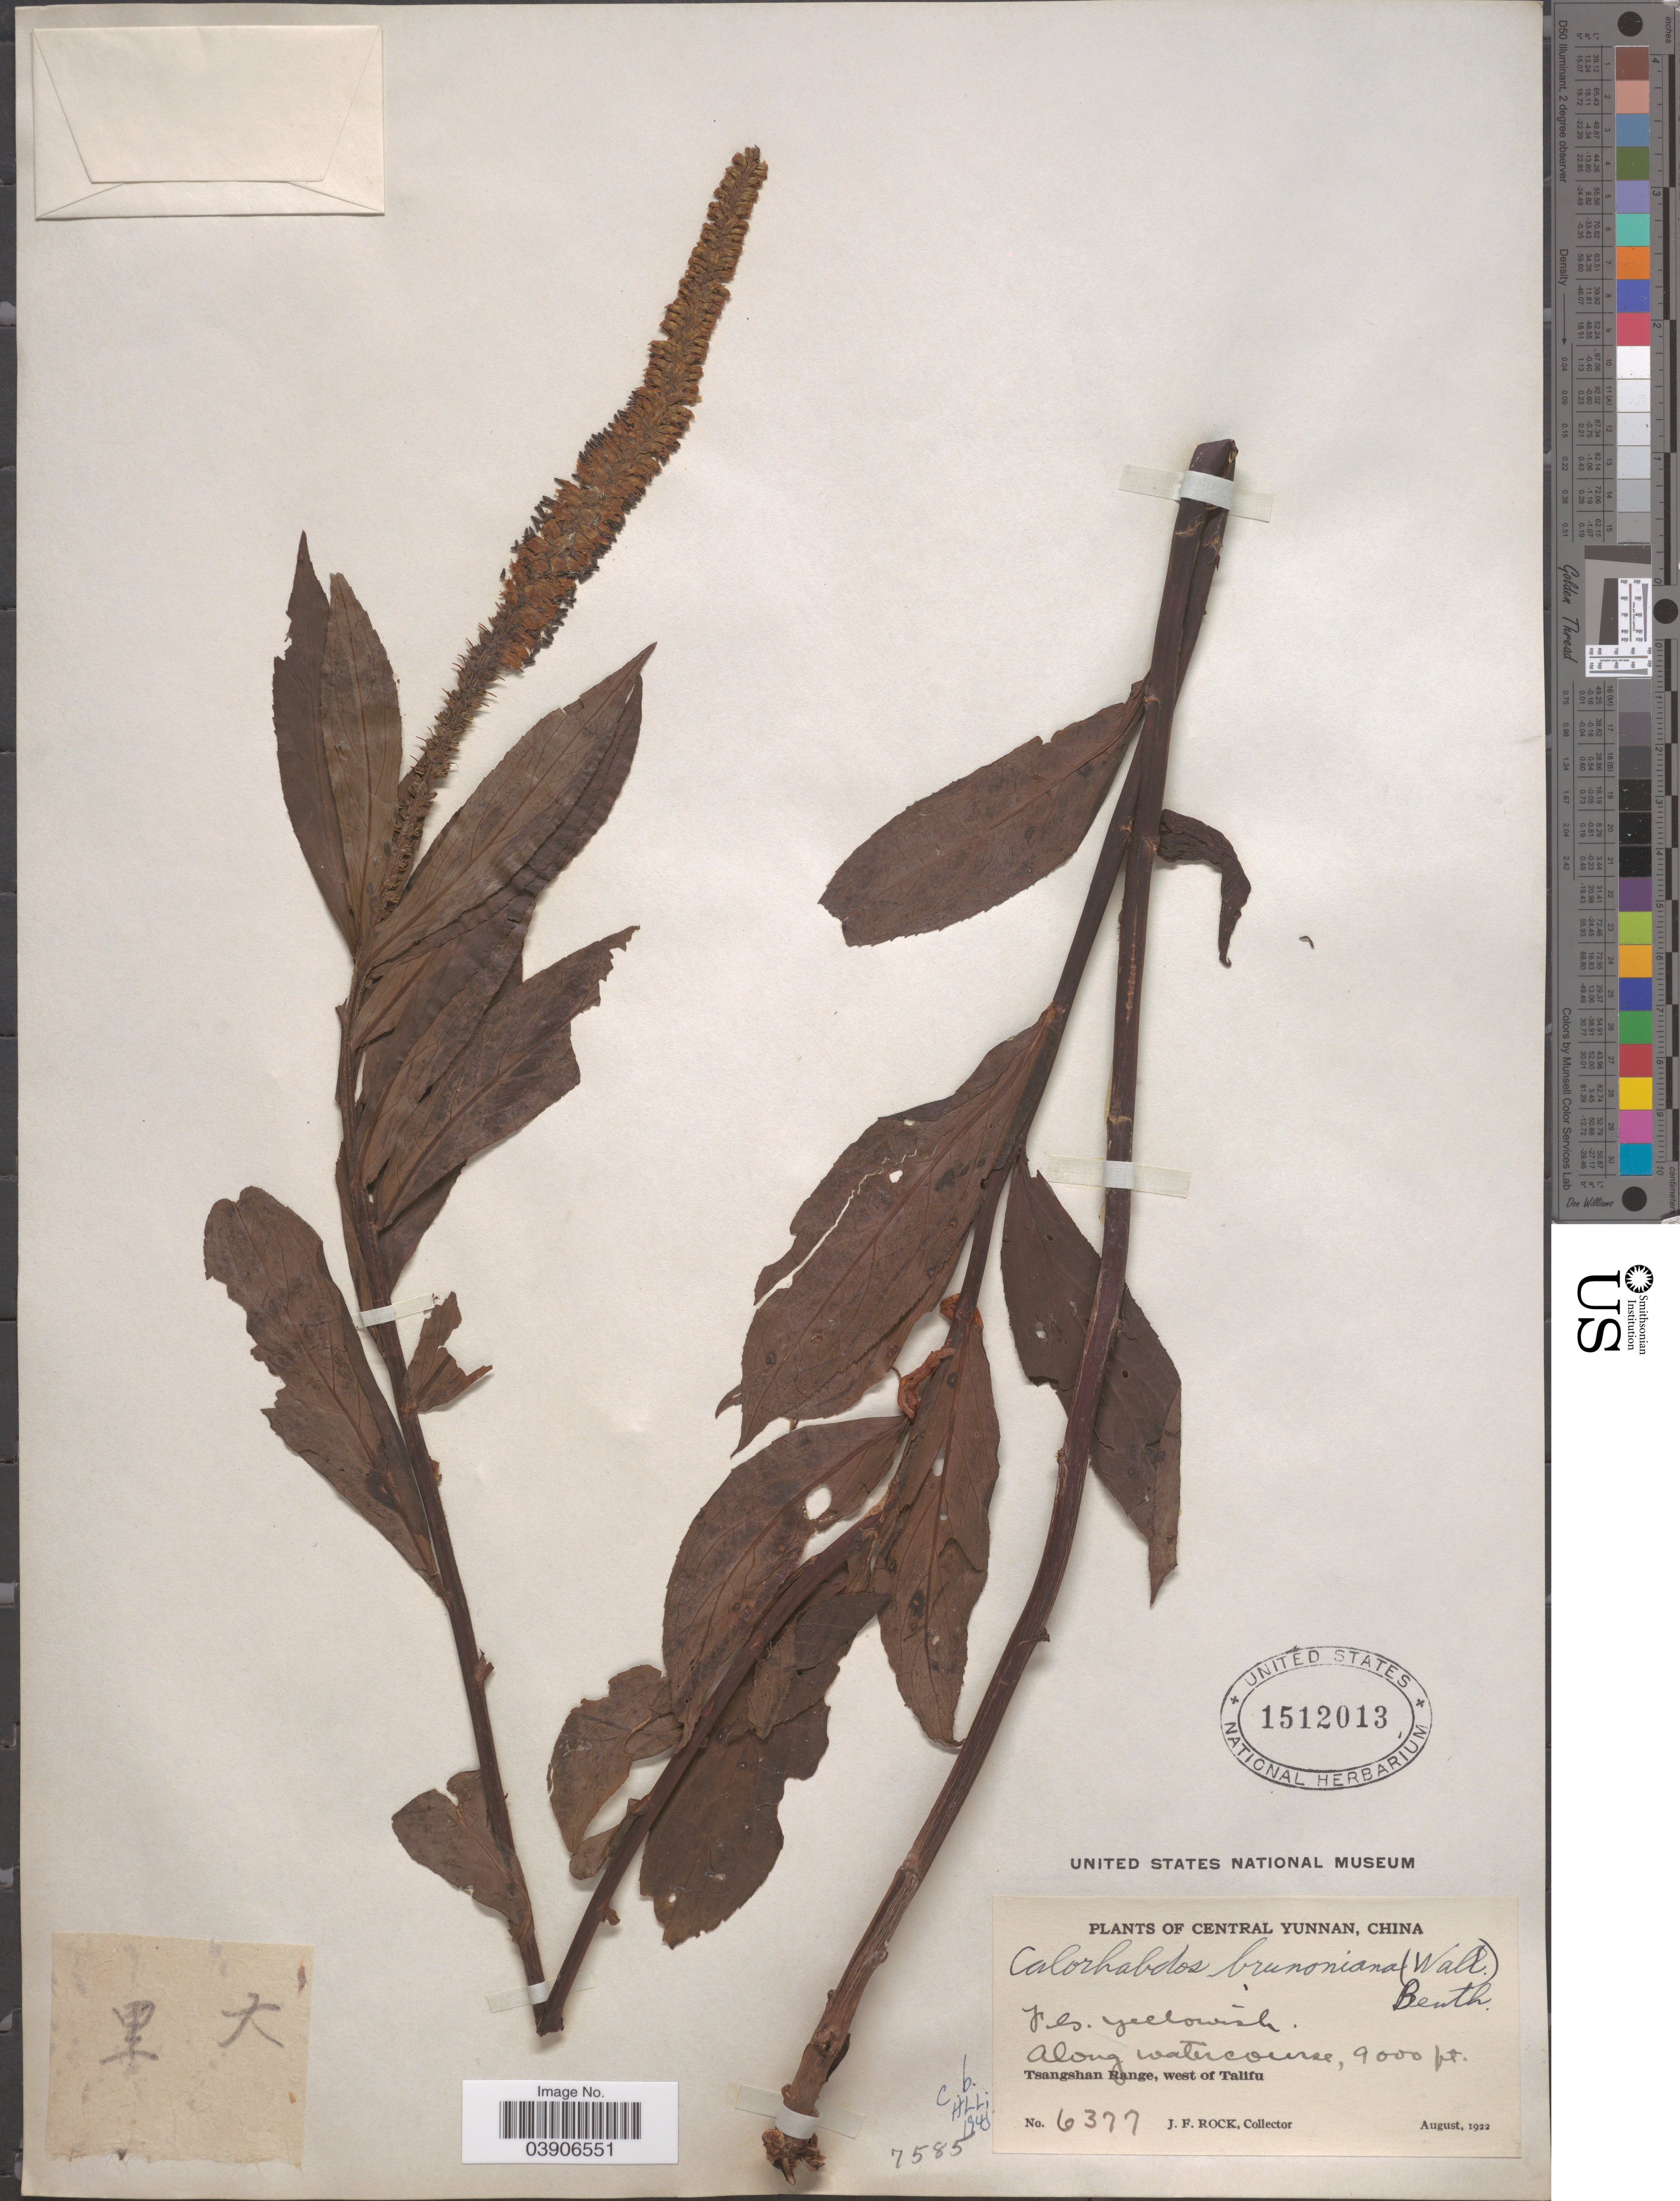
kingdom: Plantae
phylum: Tracheophyta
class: Magnoliopsida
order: Lamiales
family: Plantaginaceae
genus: Calorhabdos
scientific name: Calorhabdos brunoniana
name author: Benth.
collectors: J. Rock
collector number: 6377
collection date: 1922-08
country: China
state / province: Yunnan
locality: Central Yunnan. Along watercourse. Tsangshan Range, west of Talifu.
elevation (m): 2743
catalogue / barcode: US 1512013